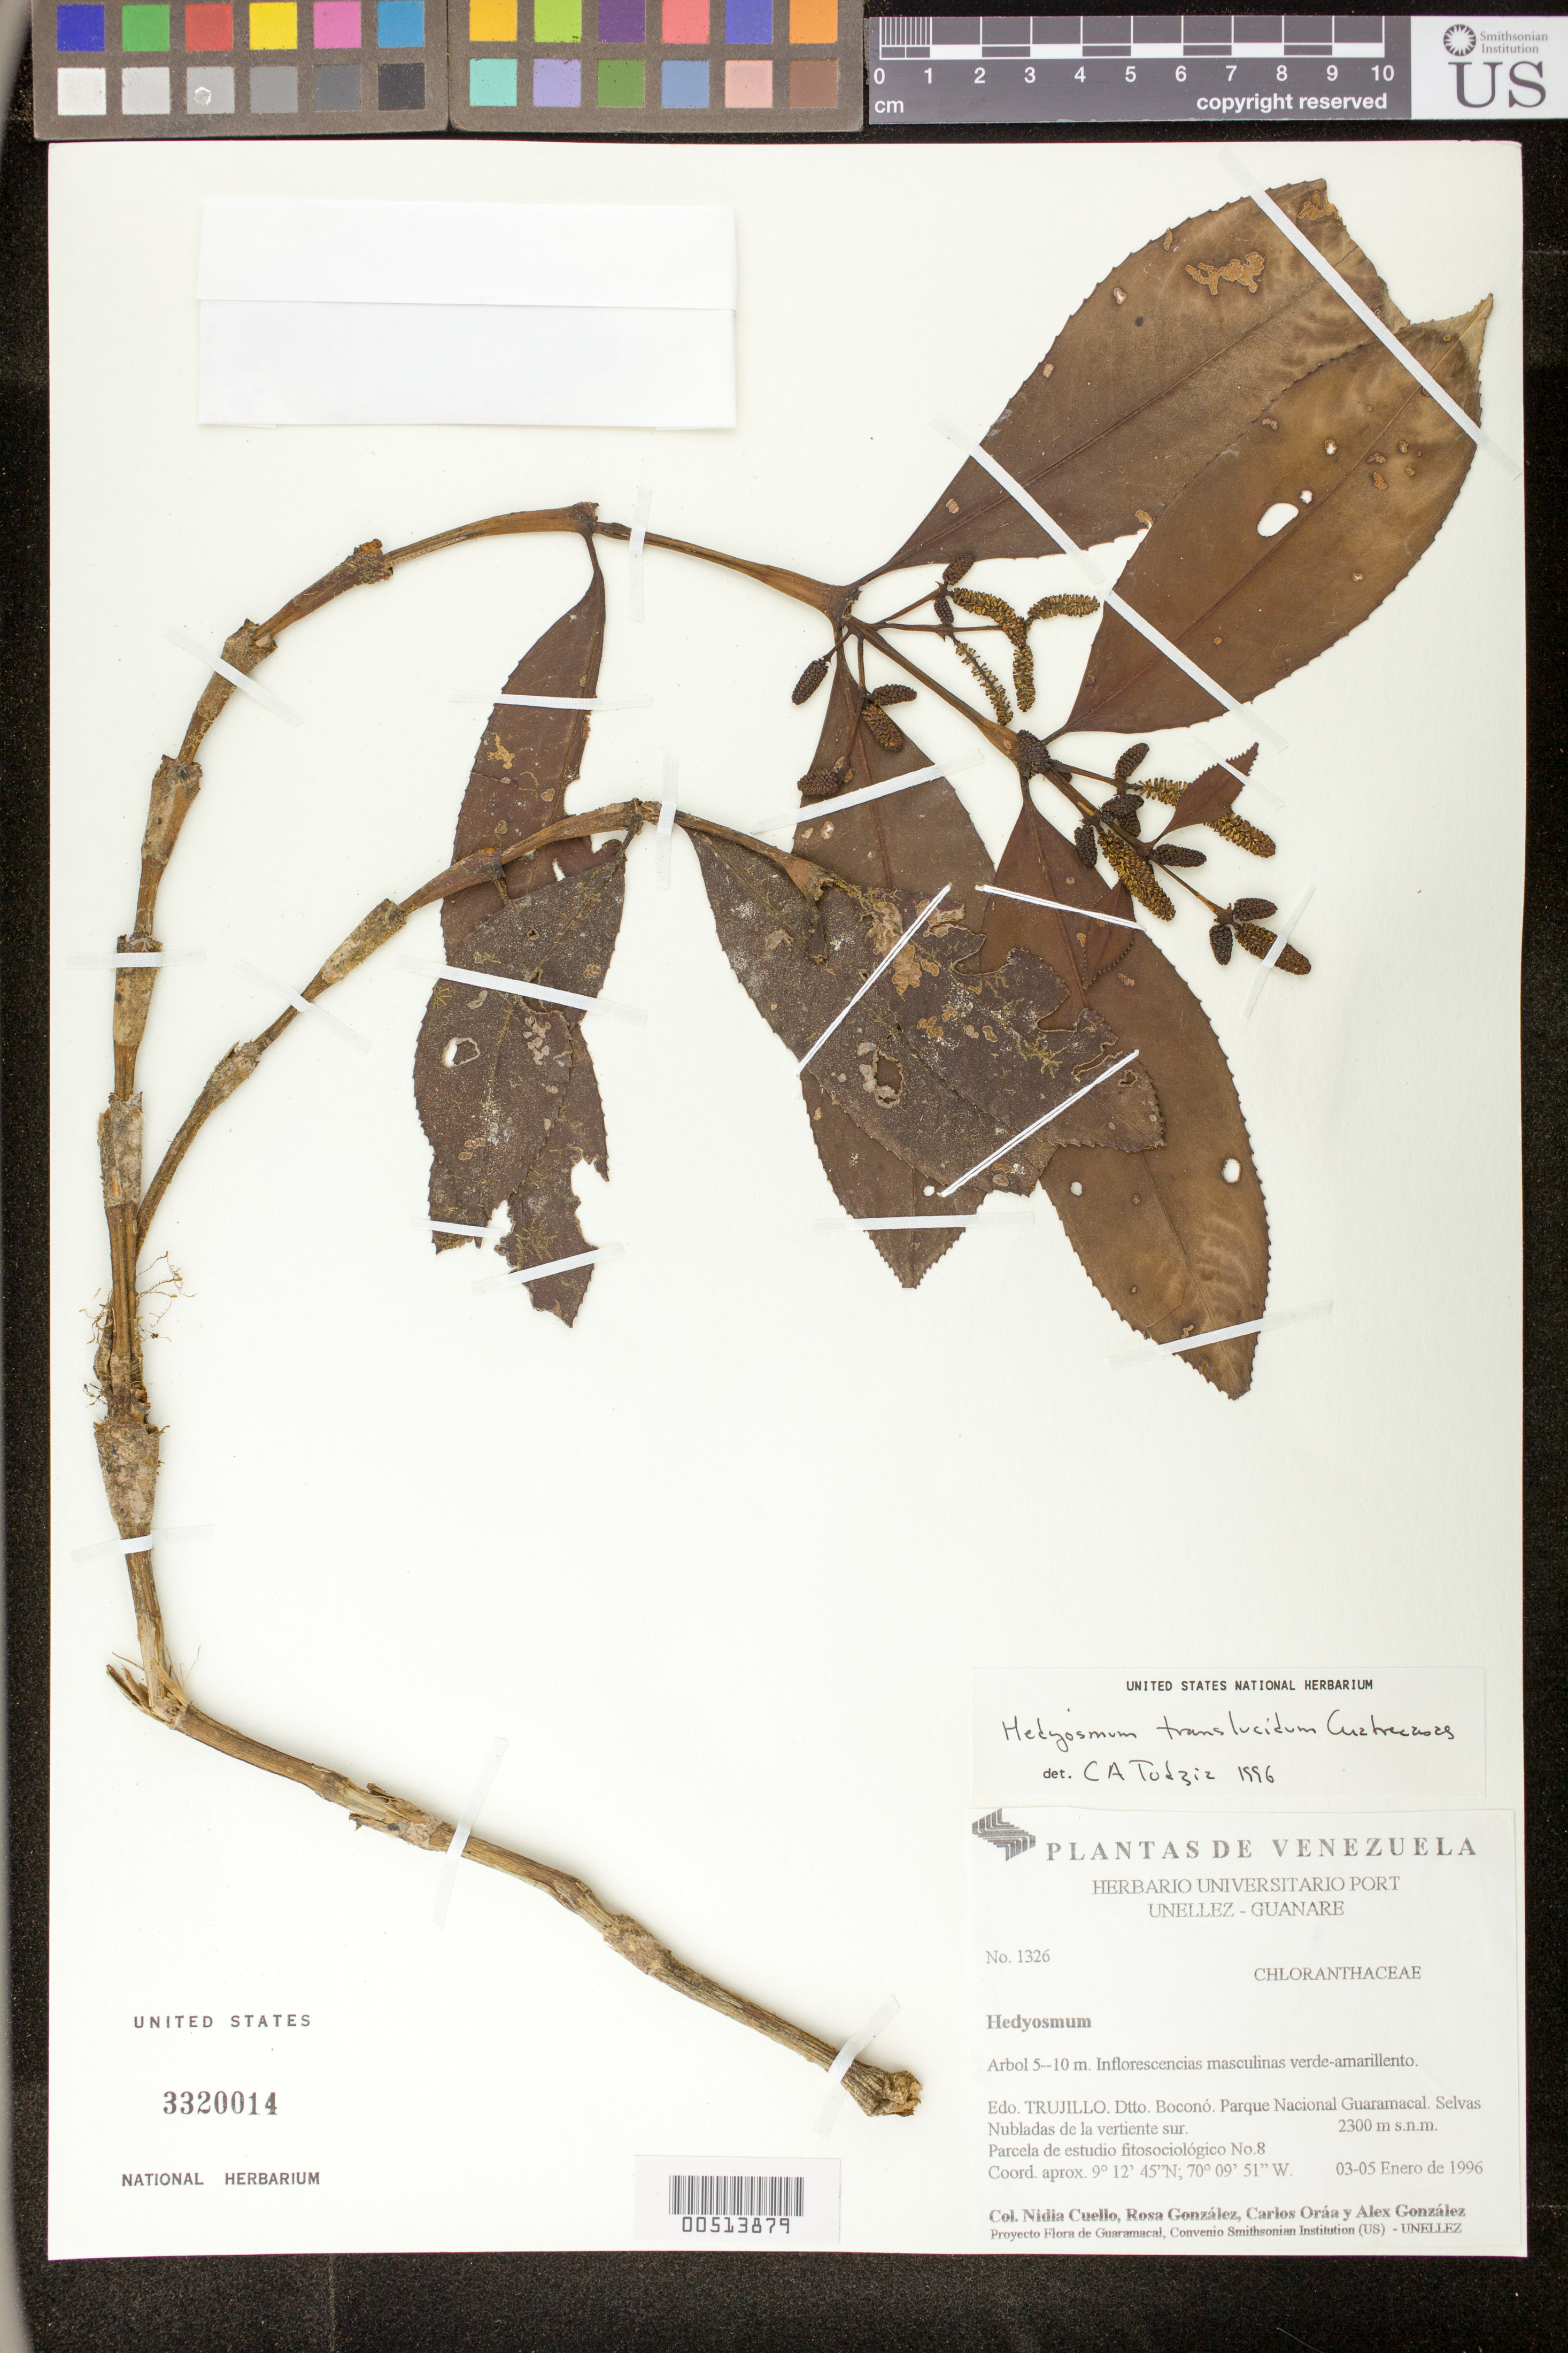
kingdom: Plantae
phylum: Tracheophyta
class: Magnoliopsida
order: Chloranthales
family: Chloranthaceae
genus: Hedyosmum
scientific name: Hedyosmum translucidum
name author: Cuatrec.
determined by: Todzia, C. A., (TEX), University of Texas Austin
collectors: N. L. Cuello, R. González, C. Oráa & A. Gonzáles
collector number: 1326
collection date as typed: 03 Jan 1996 to 05 Jan 1996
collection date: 1996-01-03/1996-01-05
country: Venezuela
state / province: Trujillo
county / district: Boconó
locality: Parque Nacional Guaramacal, vertiente S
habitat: Selvas Nubladas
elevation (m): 2300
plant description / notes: MO, PORT, TEX, US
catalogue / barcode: US 3320014